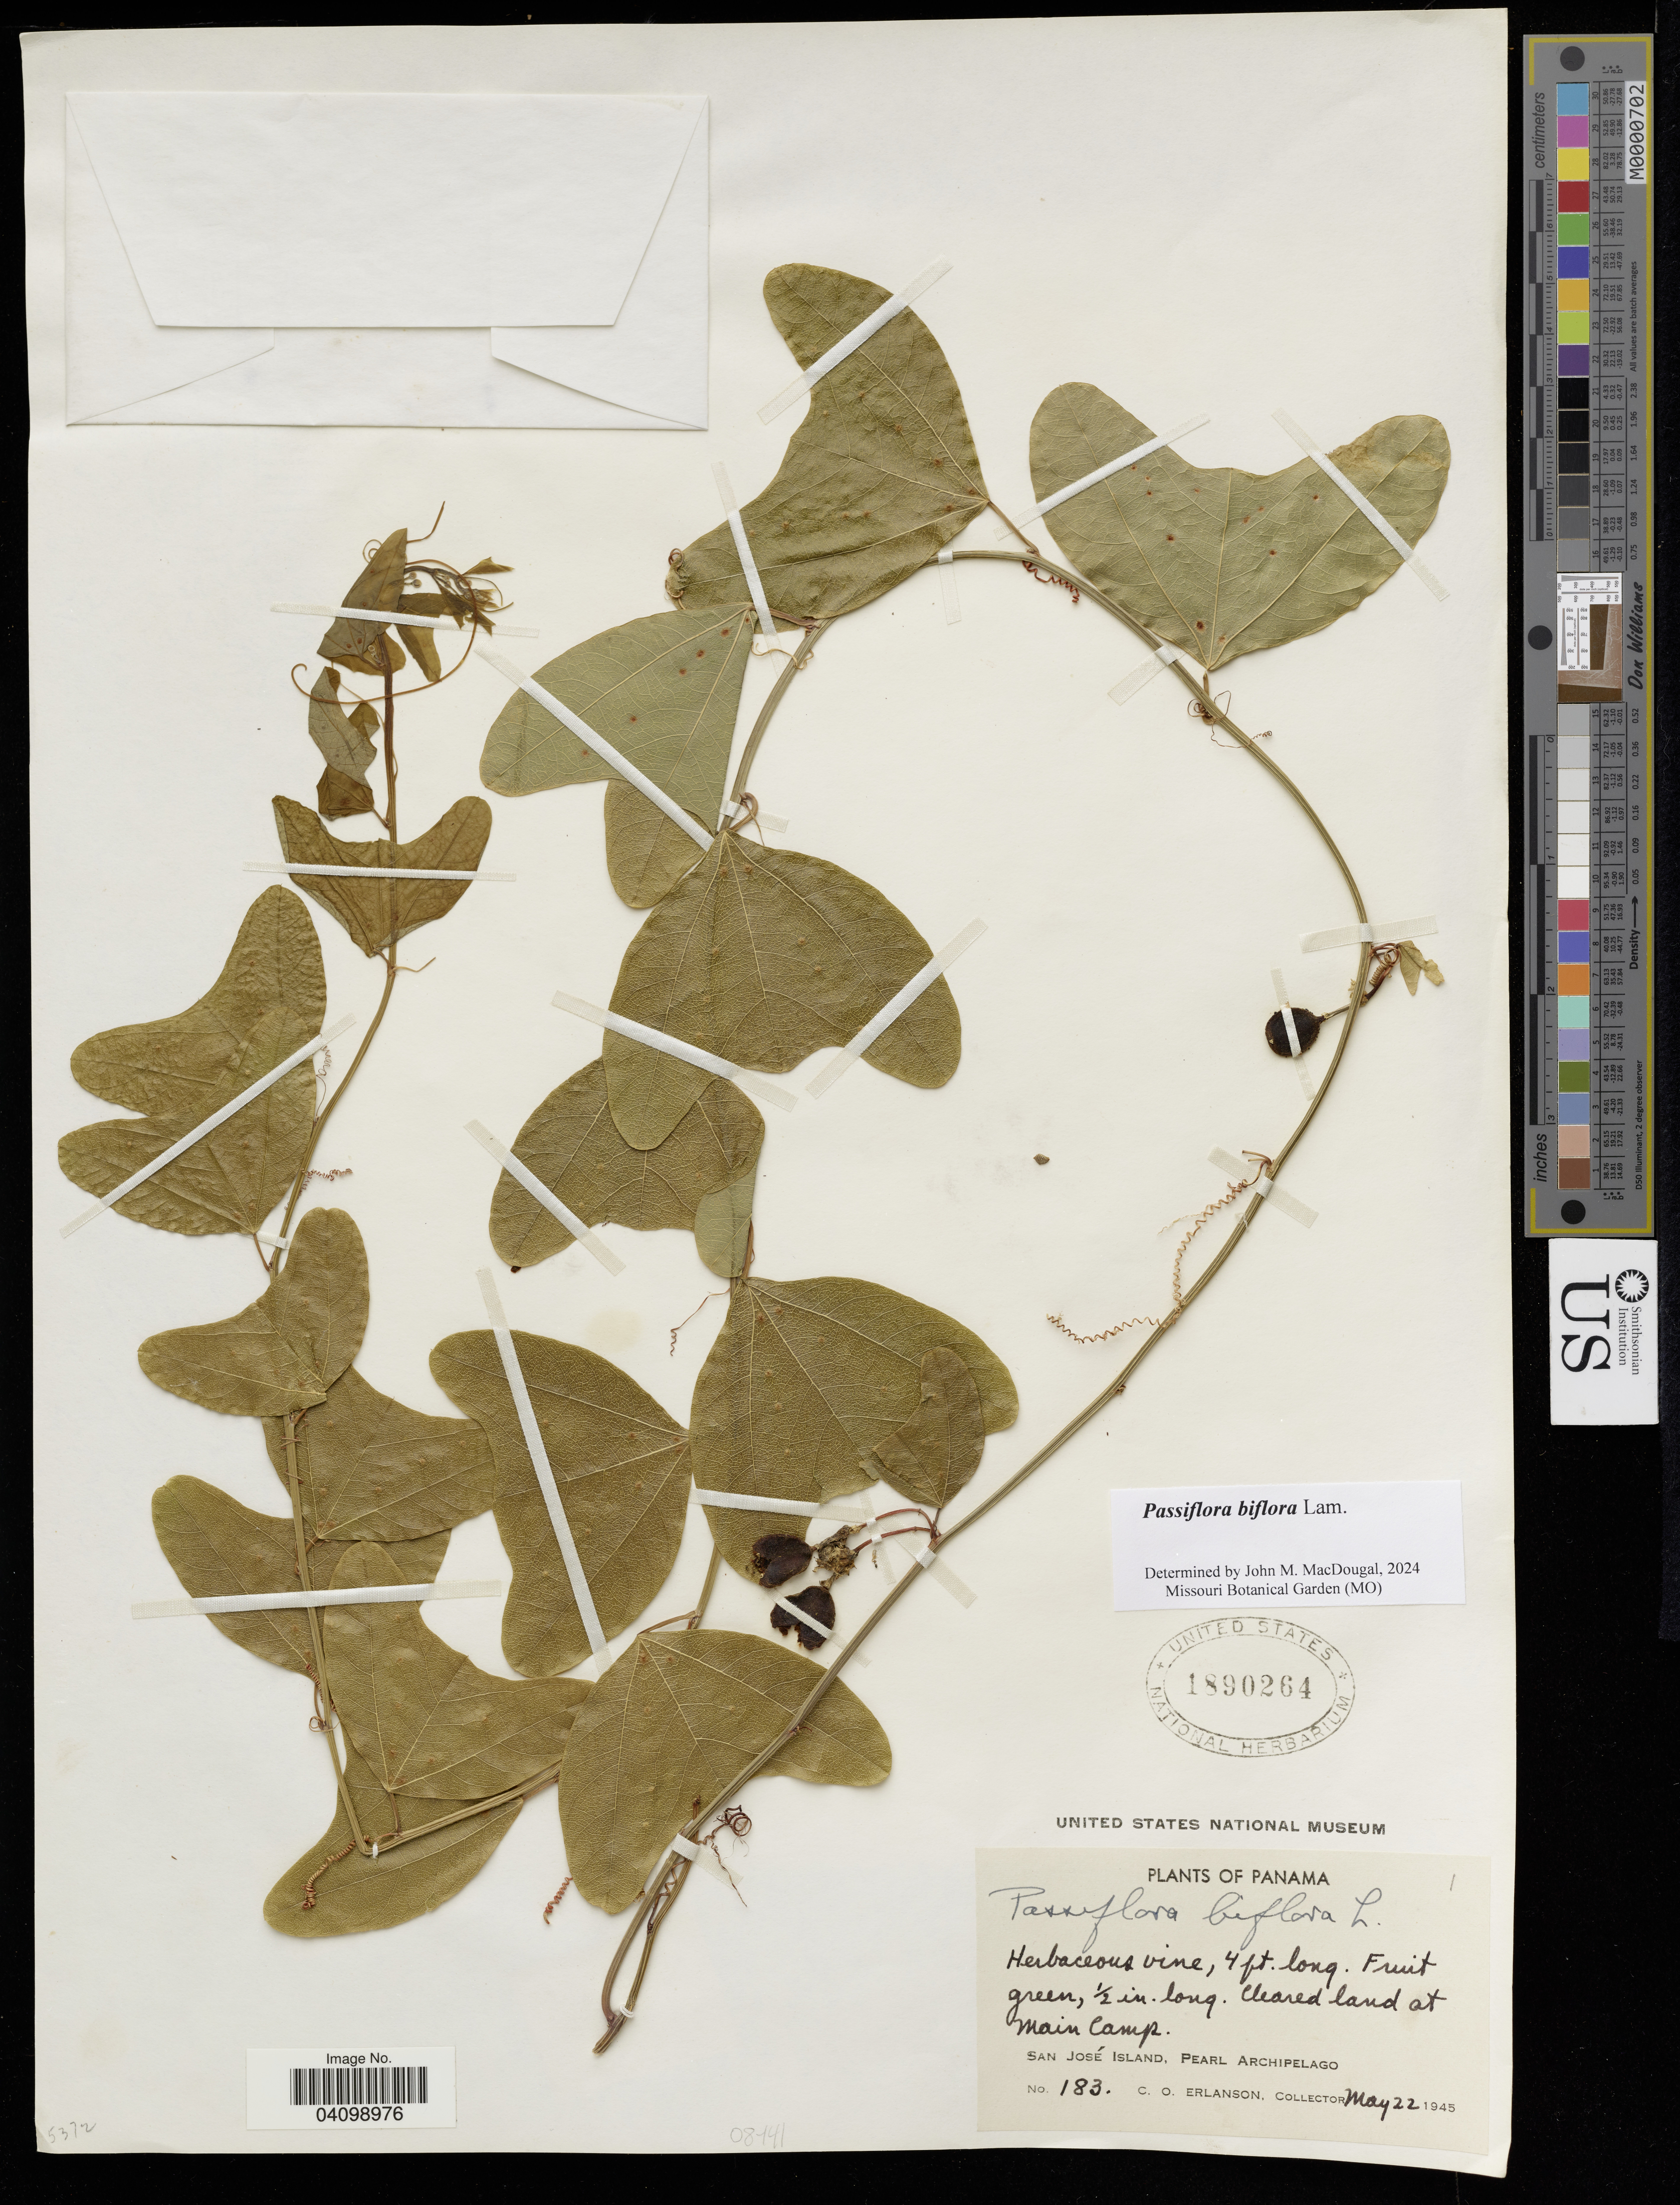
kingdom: Plantae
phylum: Tracheophyta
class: Magnoliopsida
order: Malpighiales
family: Passifloraceae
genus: Passiflora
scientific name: Passiflora biflora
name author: Lam.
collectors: C. O. Erlanson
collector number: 183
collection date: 1945-05-22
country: Panama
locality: San José Island, Pearl Archipelago.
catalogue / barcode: US 1890264